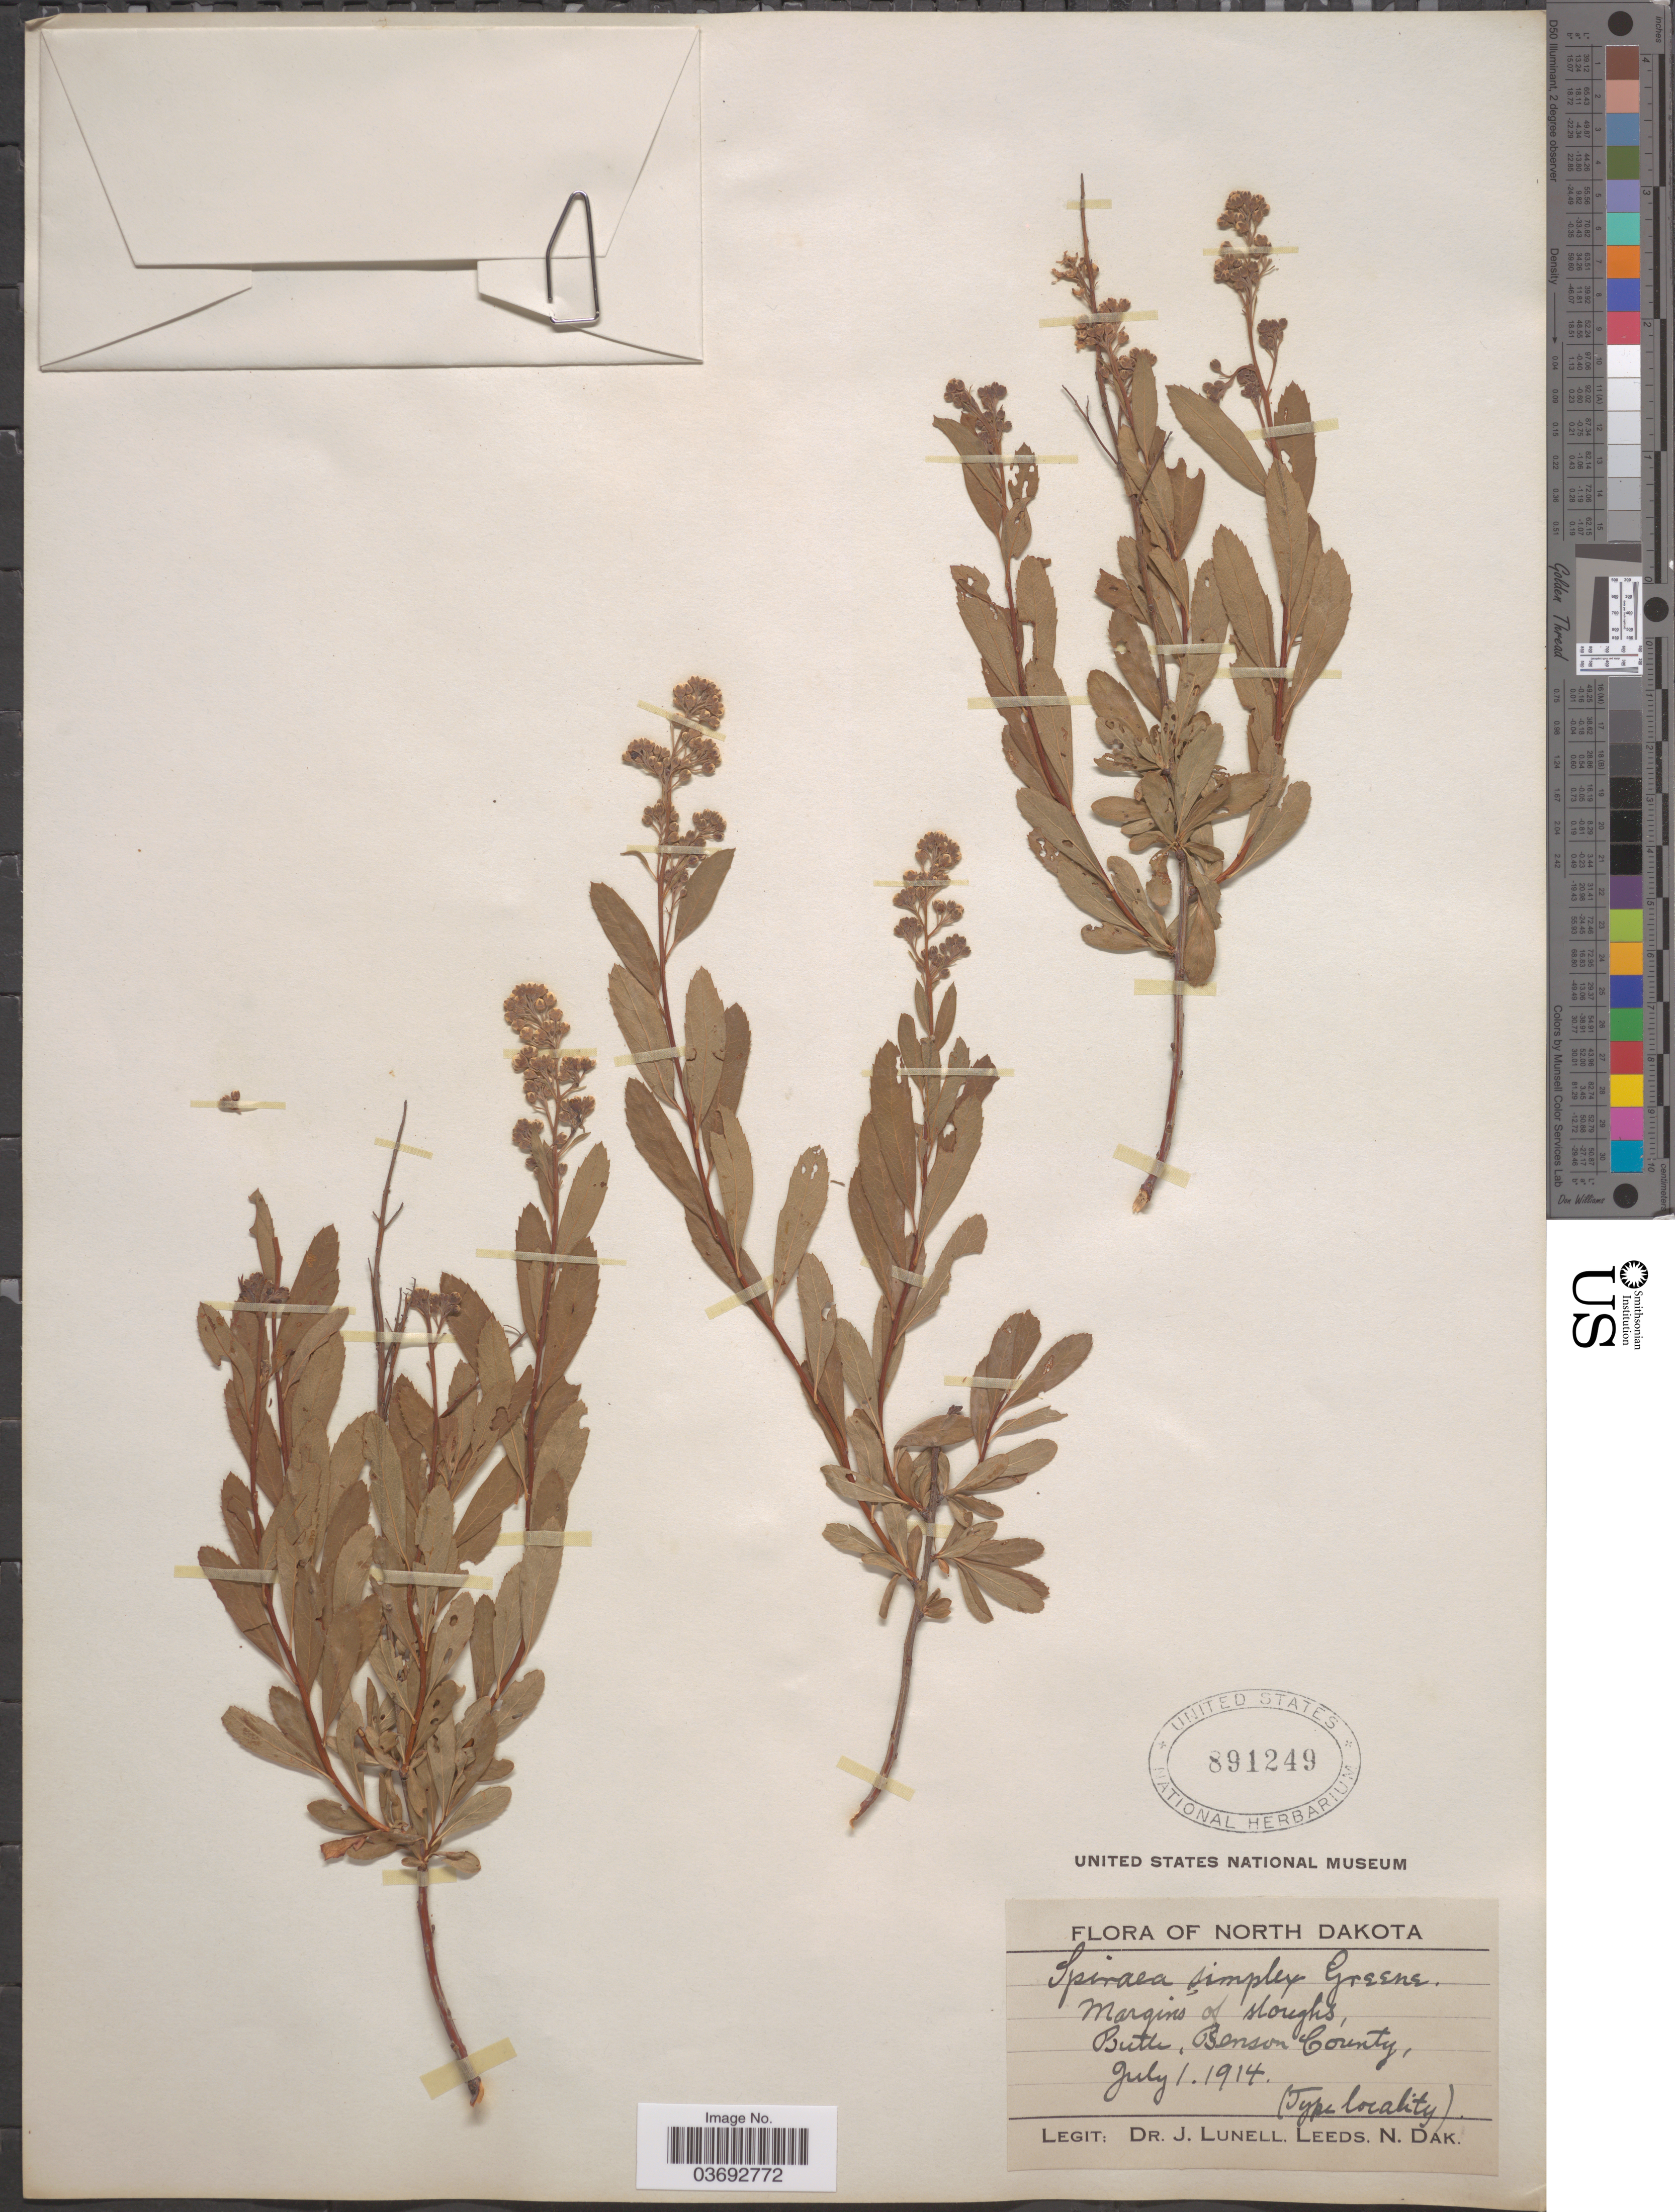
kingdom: Plantae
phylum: Tracheophyta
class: Magnoliopsida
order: Rosales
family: Rosaceae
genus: Spiraea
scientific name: Spiraea simplex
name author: Greene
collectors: J. Lunell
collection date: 1914-07-01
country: United States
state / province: North Dakota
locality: Butte, Benson County.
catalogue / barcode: US 891249